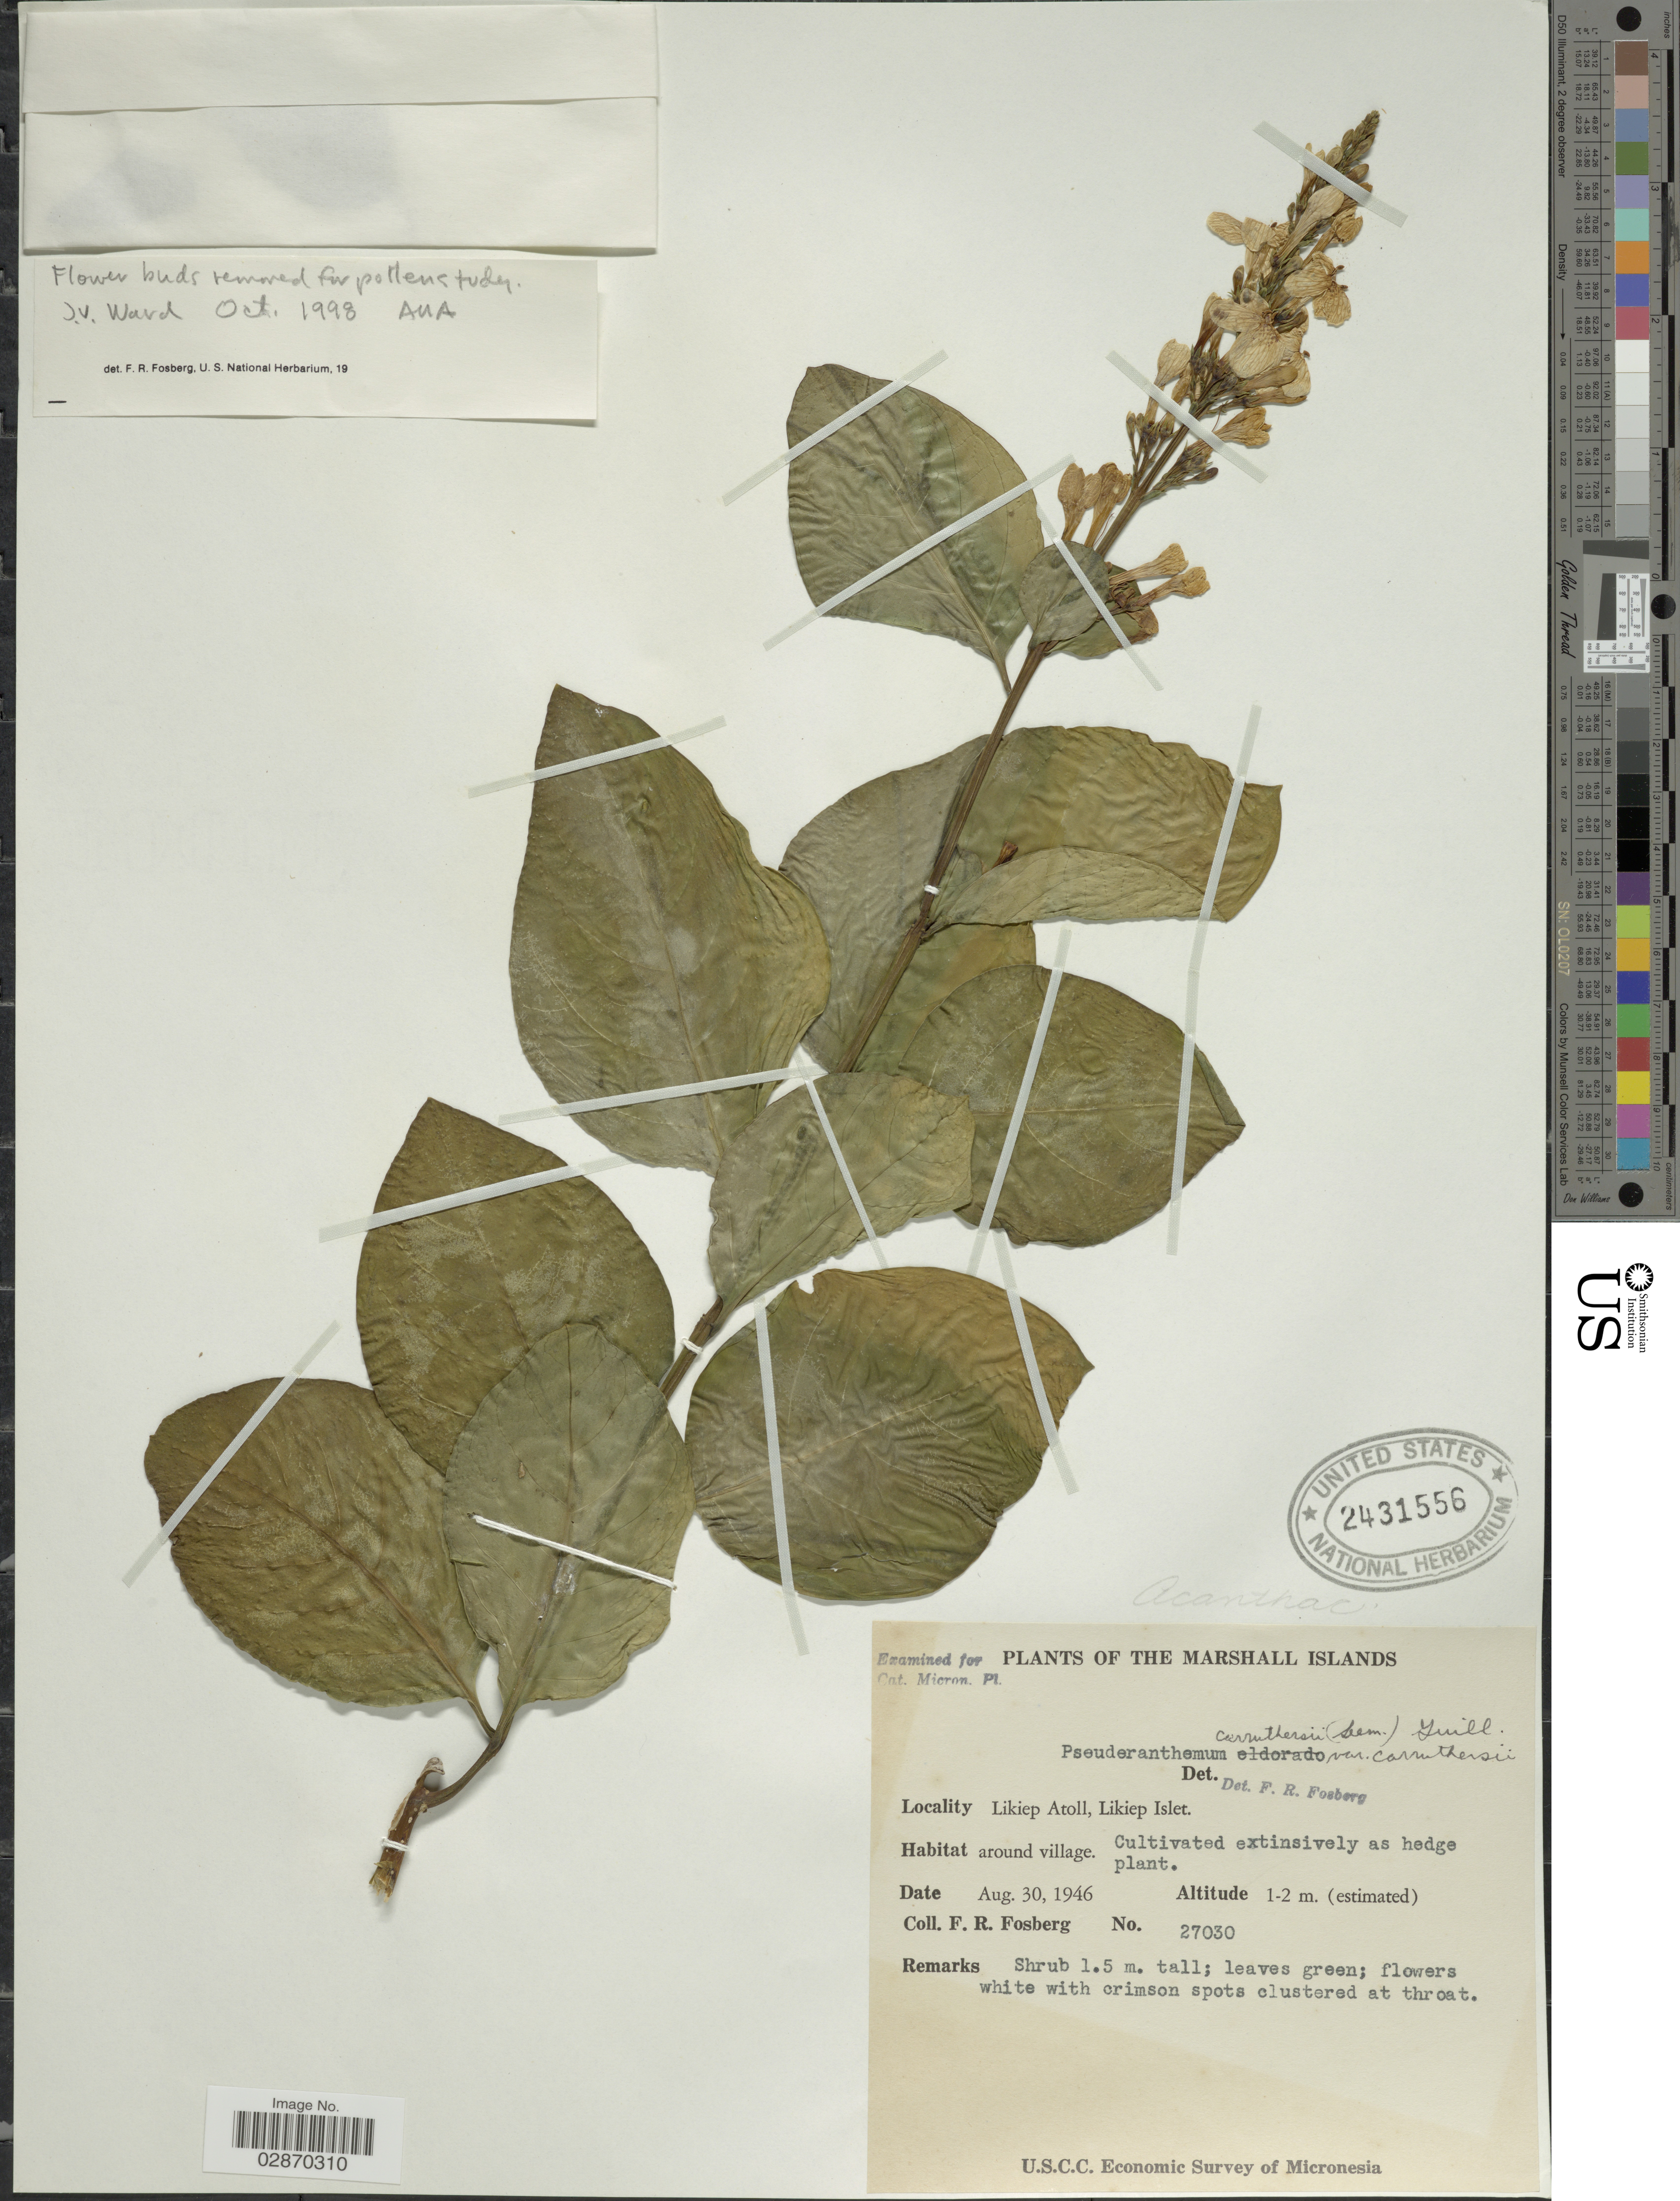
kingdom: Plantae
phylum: Tracheophyta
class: Magnoliopsida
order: Lamiales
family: Acanthaceae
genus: Pseuderanthemum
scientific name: Pseuderanthemum carruthersii var. carruthersii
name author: (Seem.) Guillaumin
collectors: F. R. Fosberg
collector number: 27030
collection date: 1946-08-30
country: Marshall Islands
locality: Likiep Atoll, Likiep Islet.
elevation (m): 1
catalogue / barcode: US 2431556